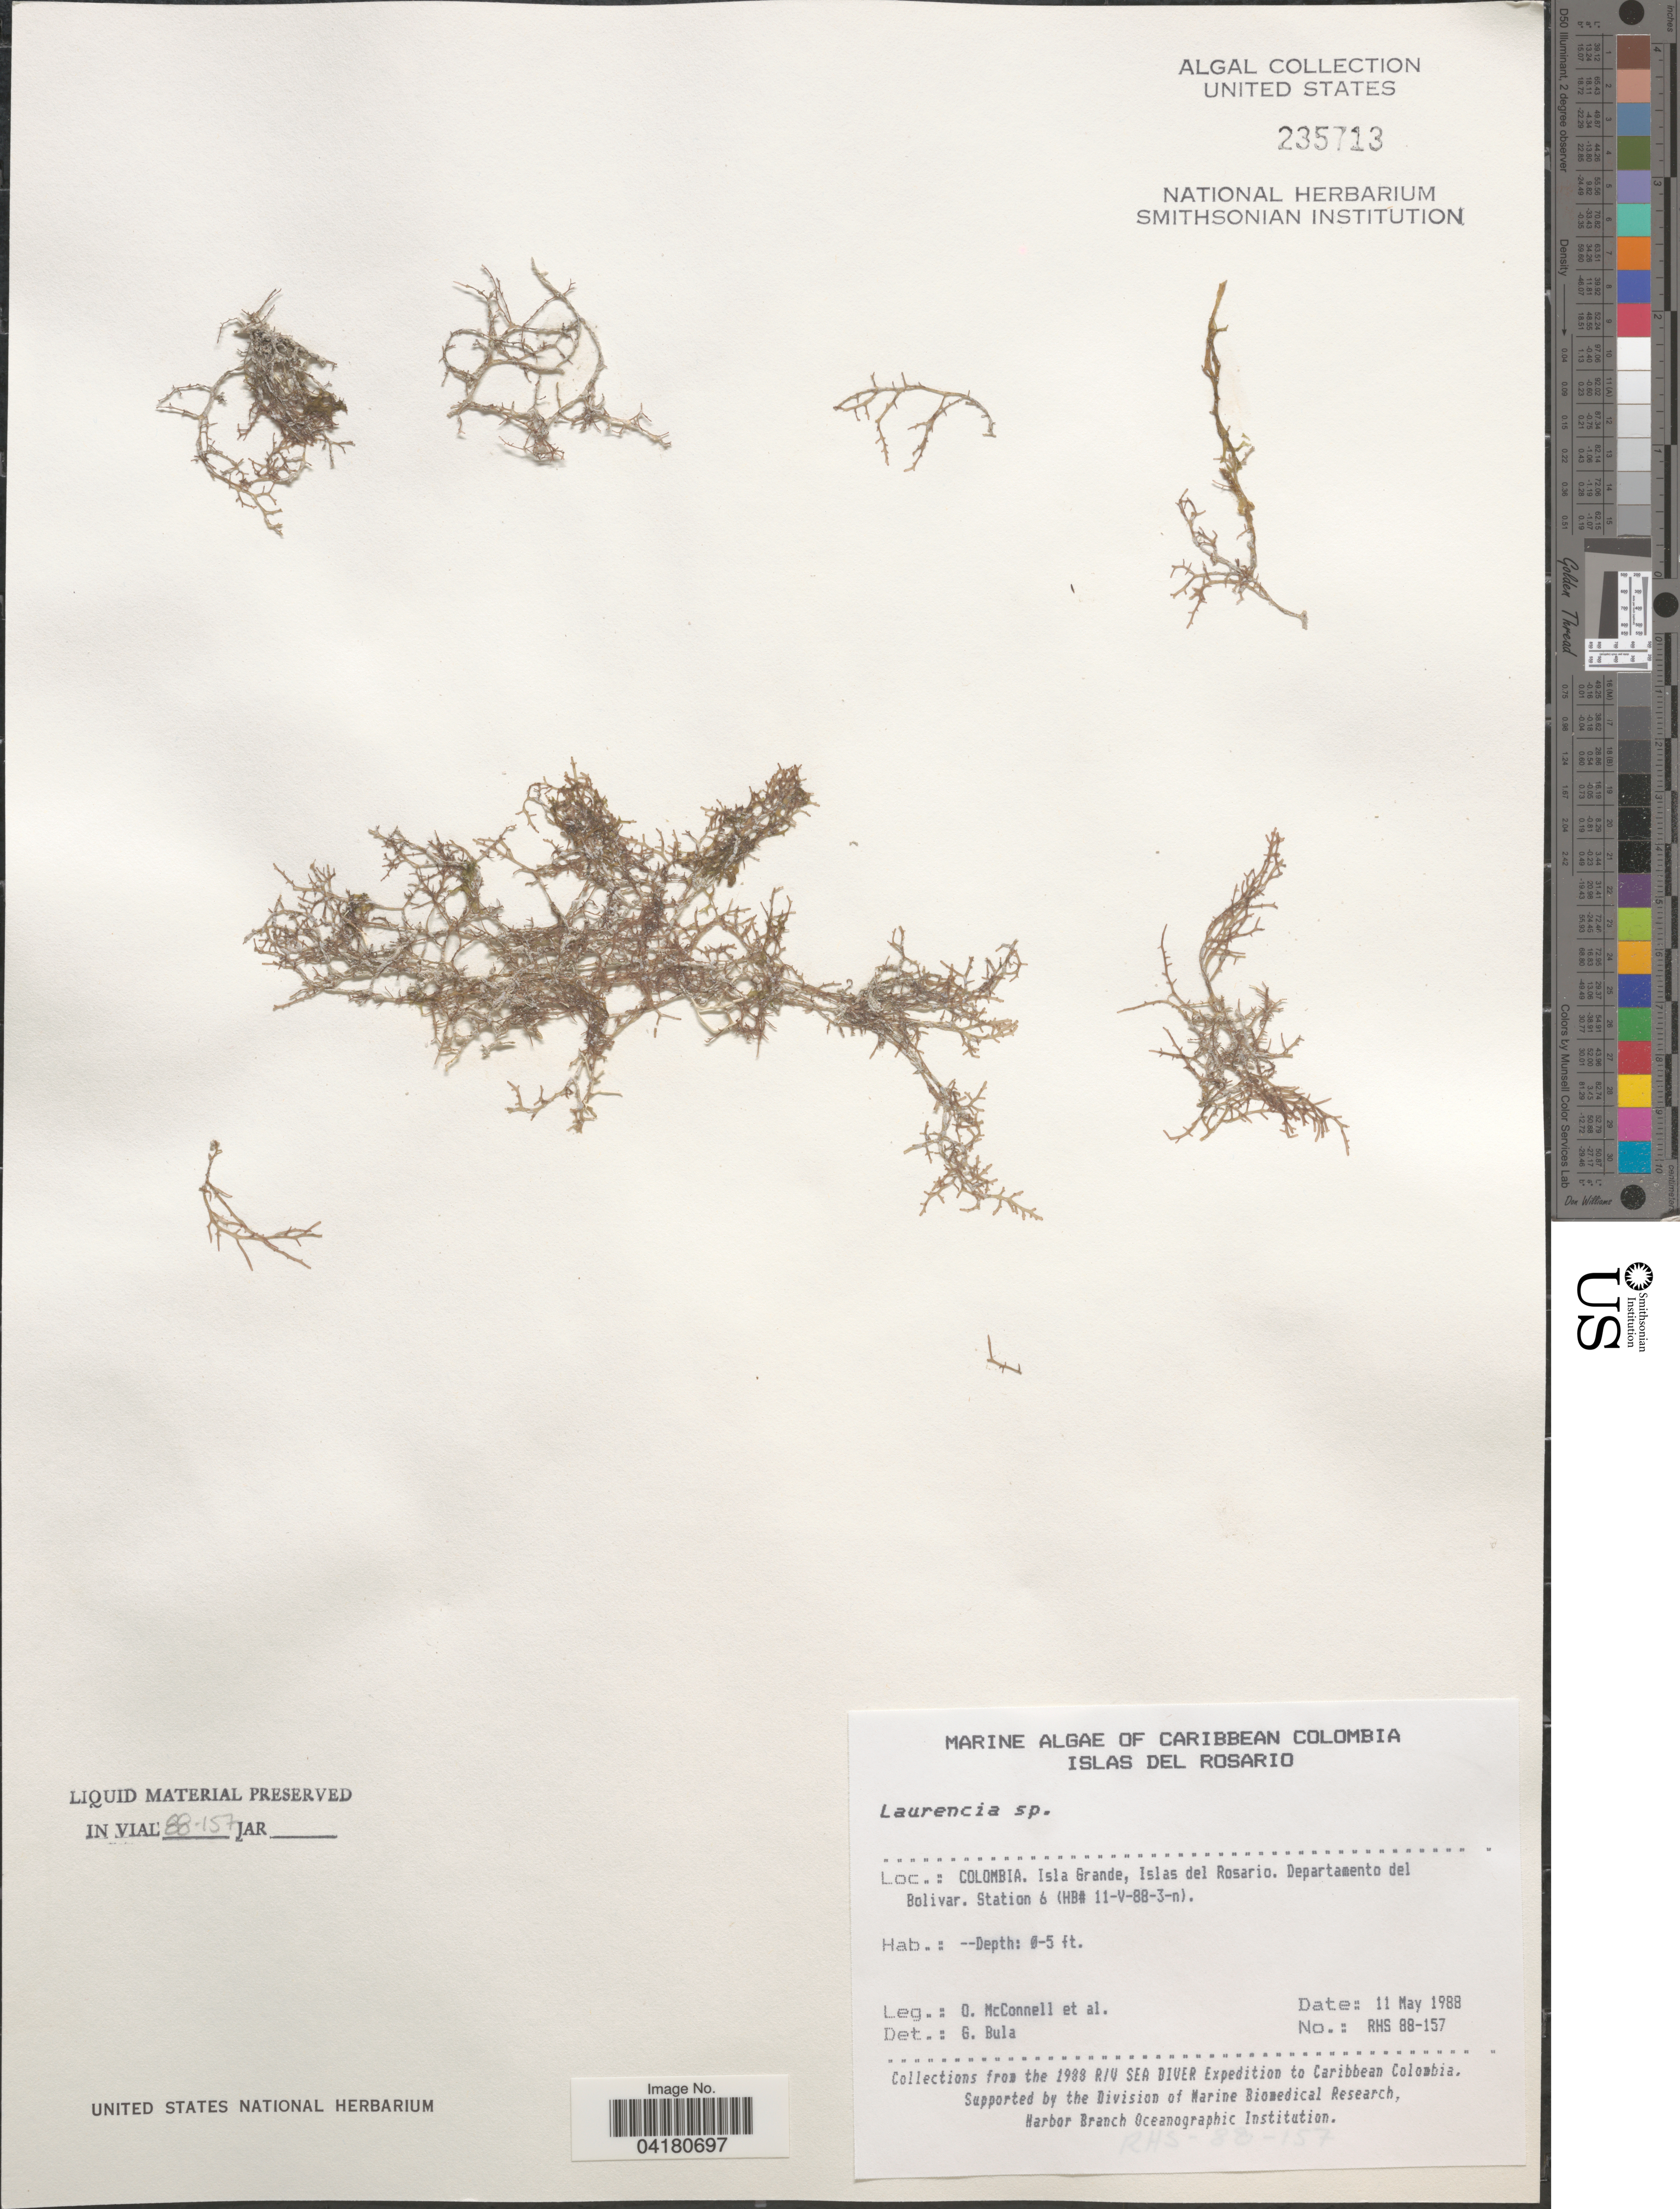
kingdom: Plantae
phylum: Rhodophyta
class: Florideophyceae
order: Ceramiales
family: Rhodomelaceae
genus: Laurencia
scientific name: Laurencia sp.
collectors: O. McConnell & et al.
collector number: RHS88-157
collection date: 1988-05-11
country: Colombia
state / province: Bolívar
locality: Caribbean Colombia. Isla Grande, Islas del Rosario. Departamento del Bolivar. Station 6 (HB# 11-V-88-3-n). The 1988 R/V Sea Diver Expedition to Caribbean Colombia.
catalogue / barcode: US 235713